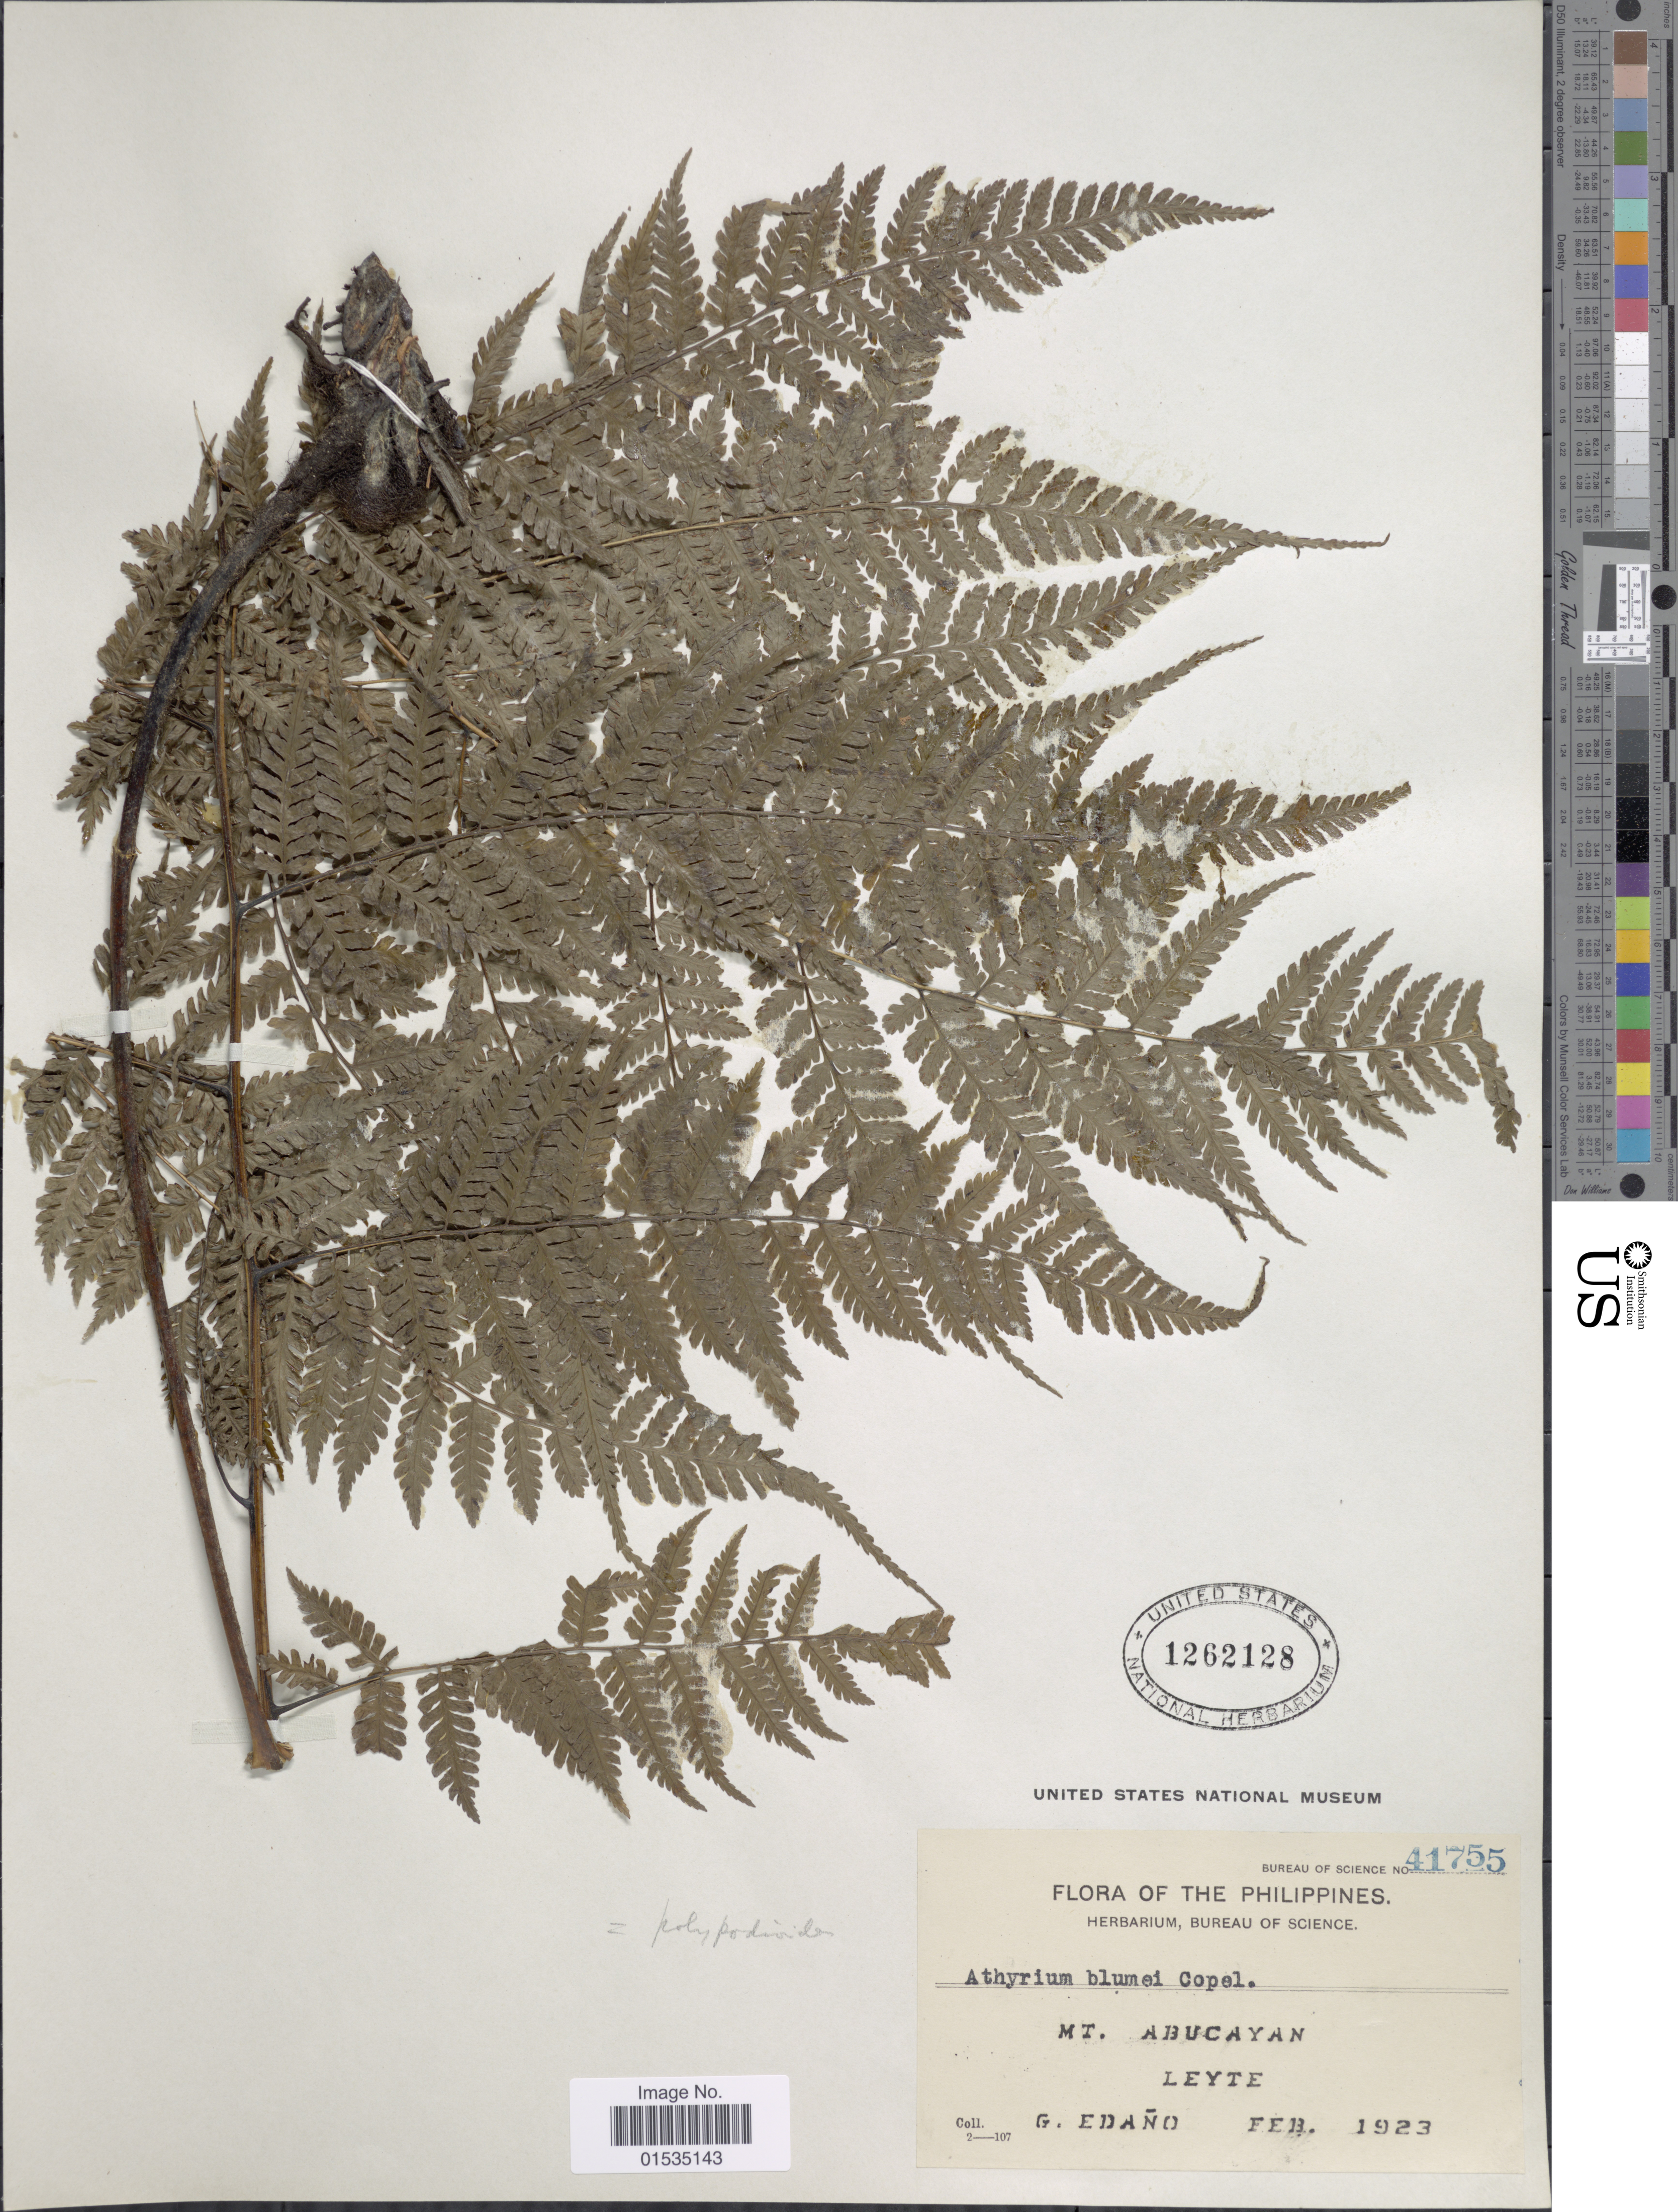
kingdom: Plantae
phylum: Tracheophyta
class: Polypodiopsida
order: Polypodiales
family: Athyriaceae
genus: Diplazium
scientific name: Diplazium polypodioides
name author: Blume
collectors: G. Edaño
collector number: Bureau of Science 41755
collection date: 1923-02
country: Philippines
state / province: Eastern Visayas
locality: Mt. Abucayan, Leyte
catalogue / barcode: US 1262128